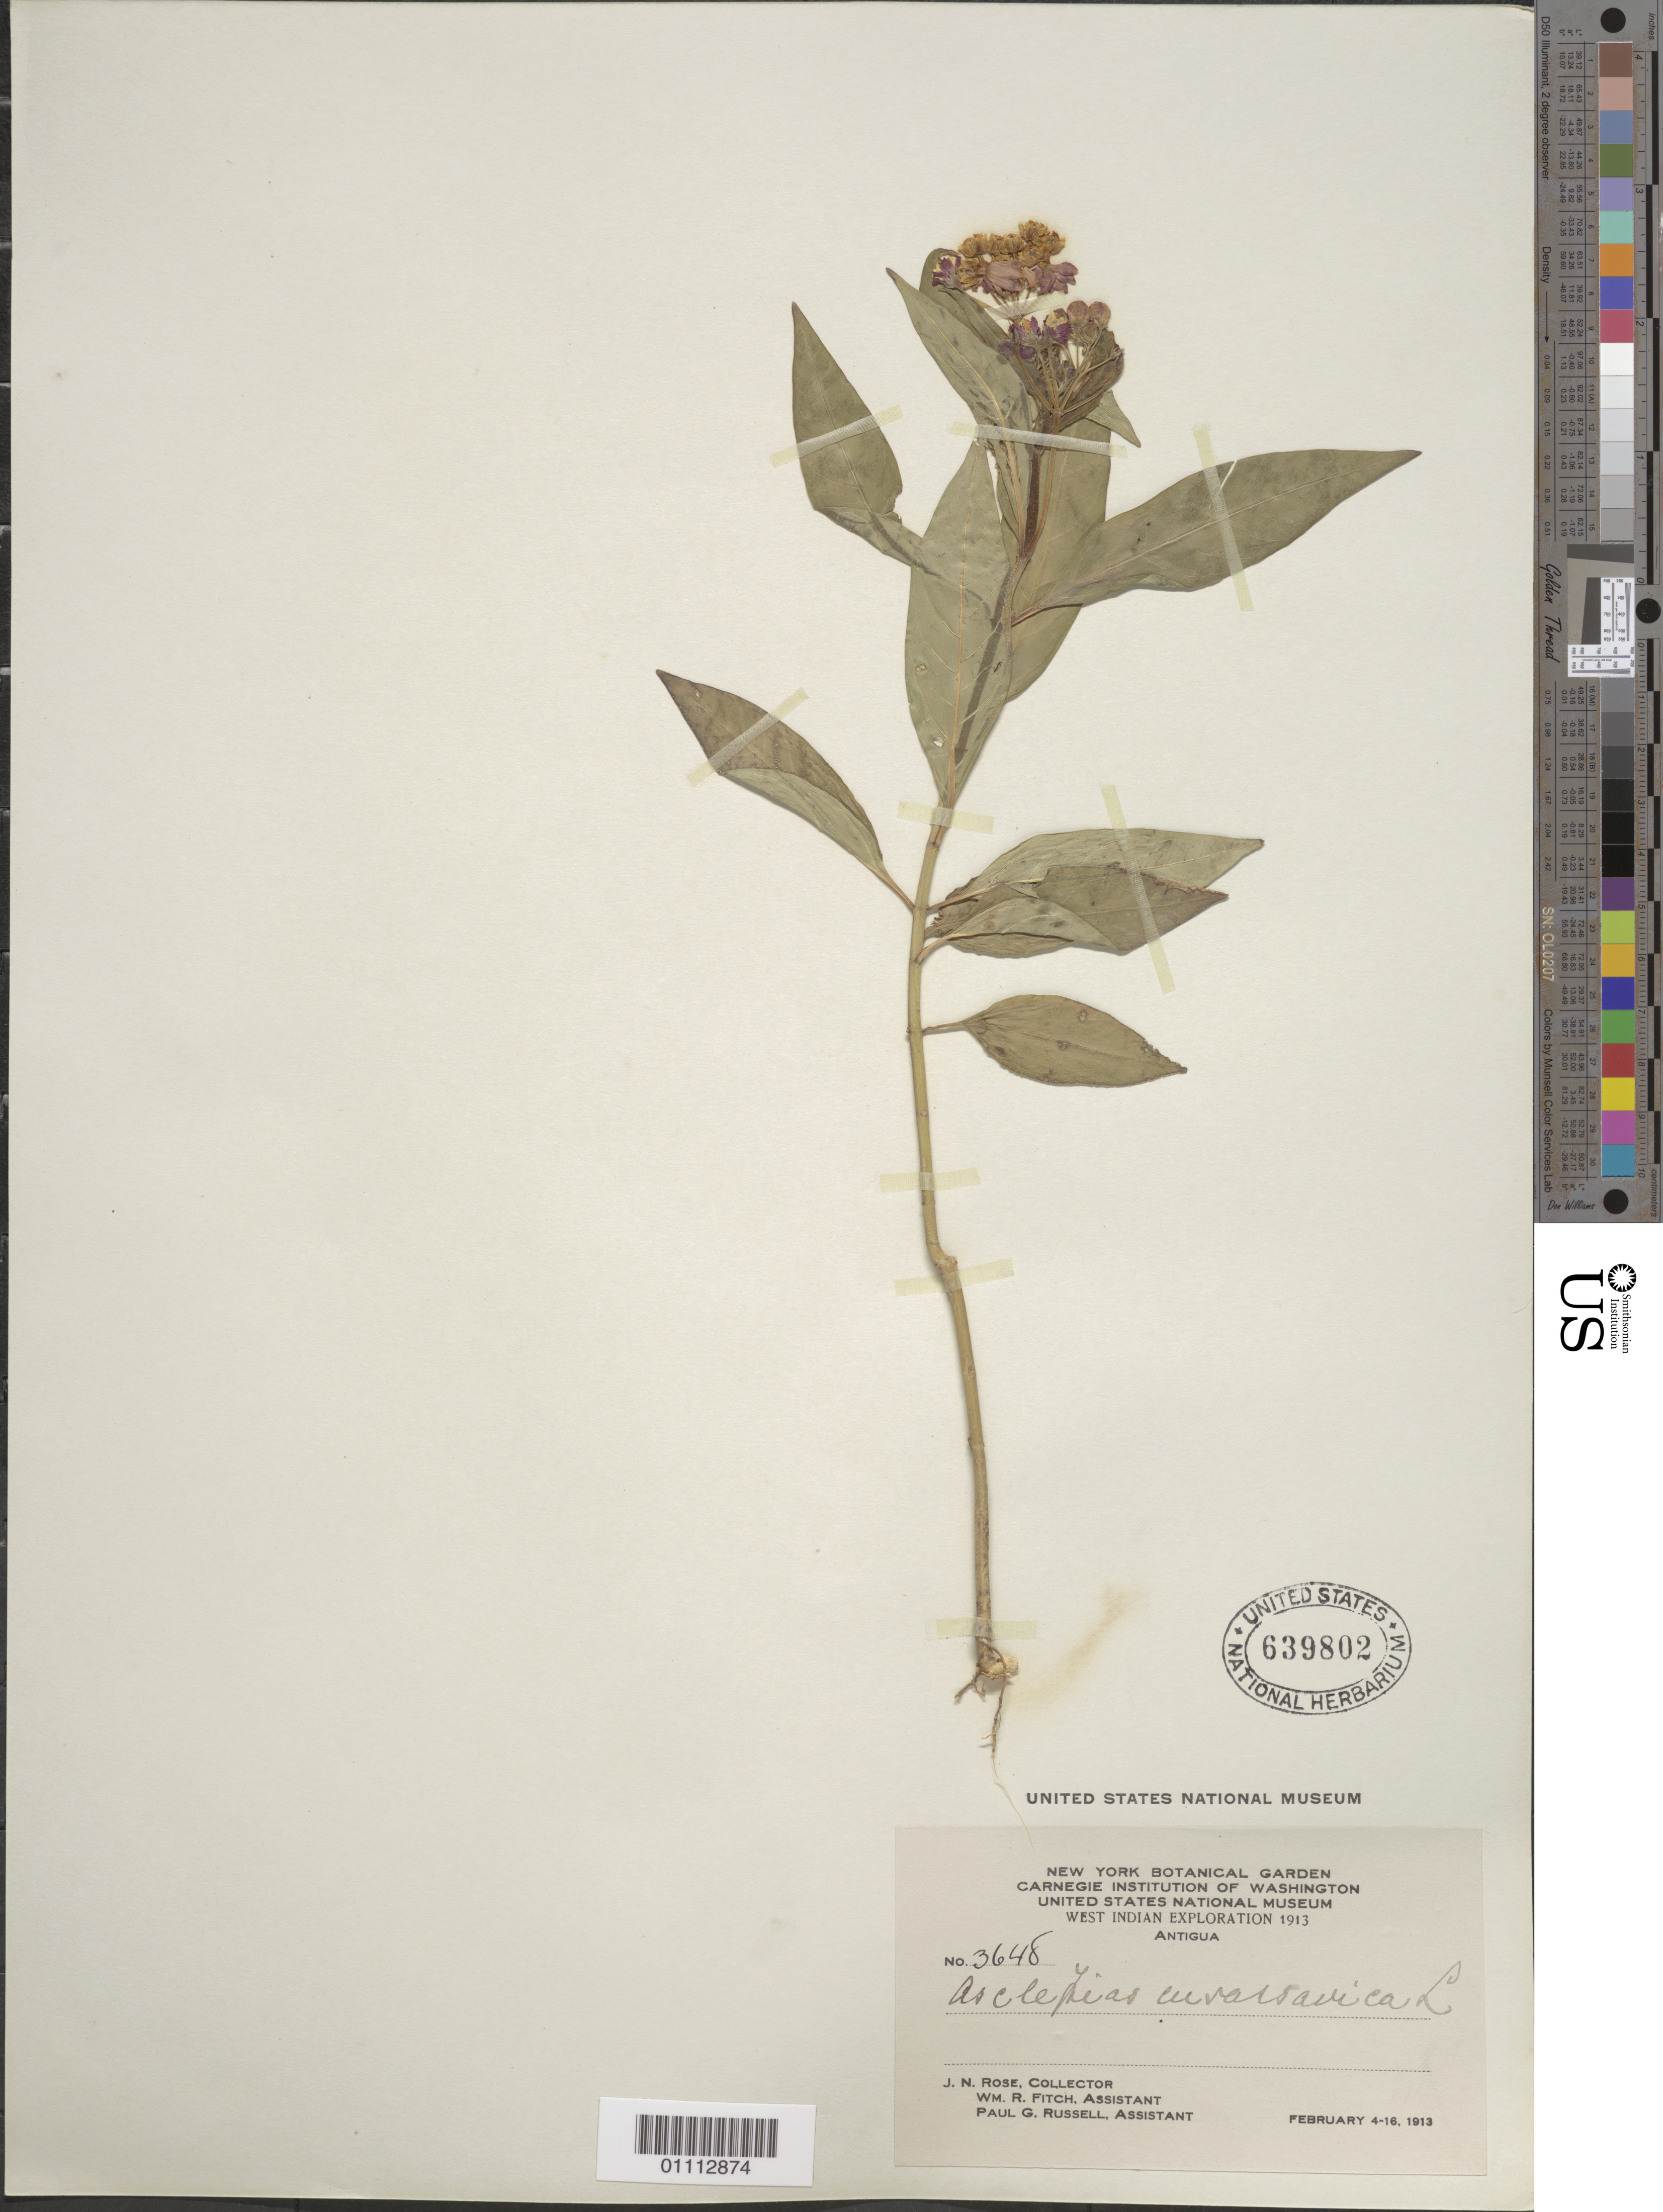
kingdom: Plantae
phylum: Tracheophyta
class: Magnoliopsida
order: Gentianales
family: Apocynaceae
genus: Asclepias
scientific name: Asclepias curassavica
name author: L.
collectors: J. N. Rose, W. R. Fitch & P. G. Russell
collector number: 3648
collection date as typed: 04 Feb 1913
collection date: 1913-02-04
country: Antigua and Barbuda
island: Leeward Is.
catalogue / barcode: US 639802